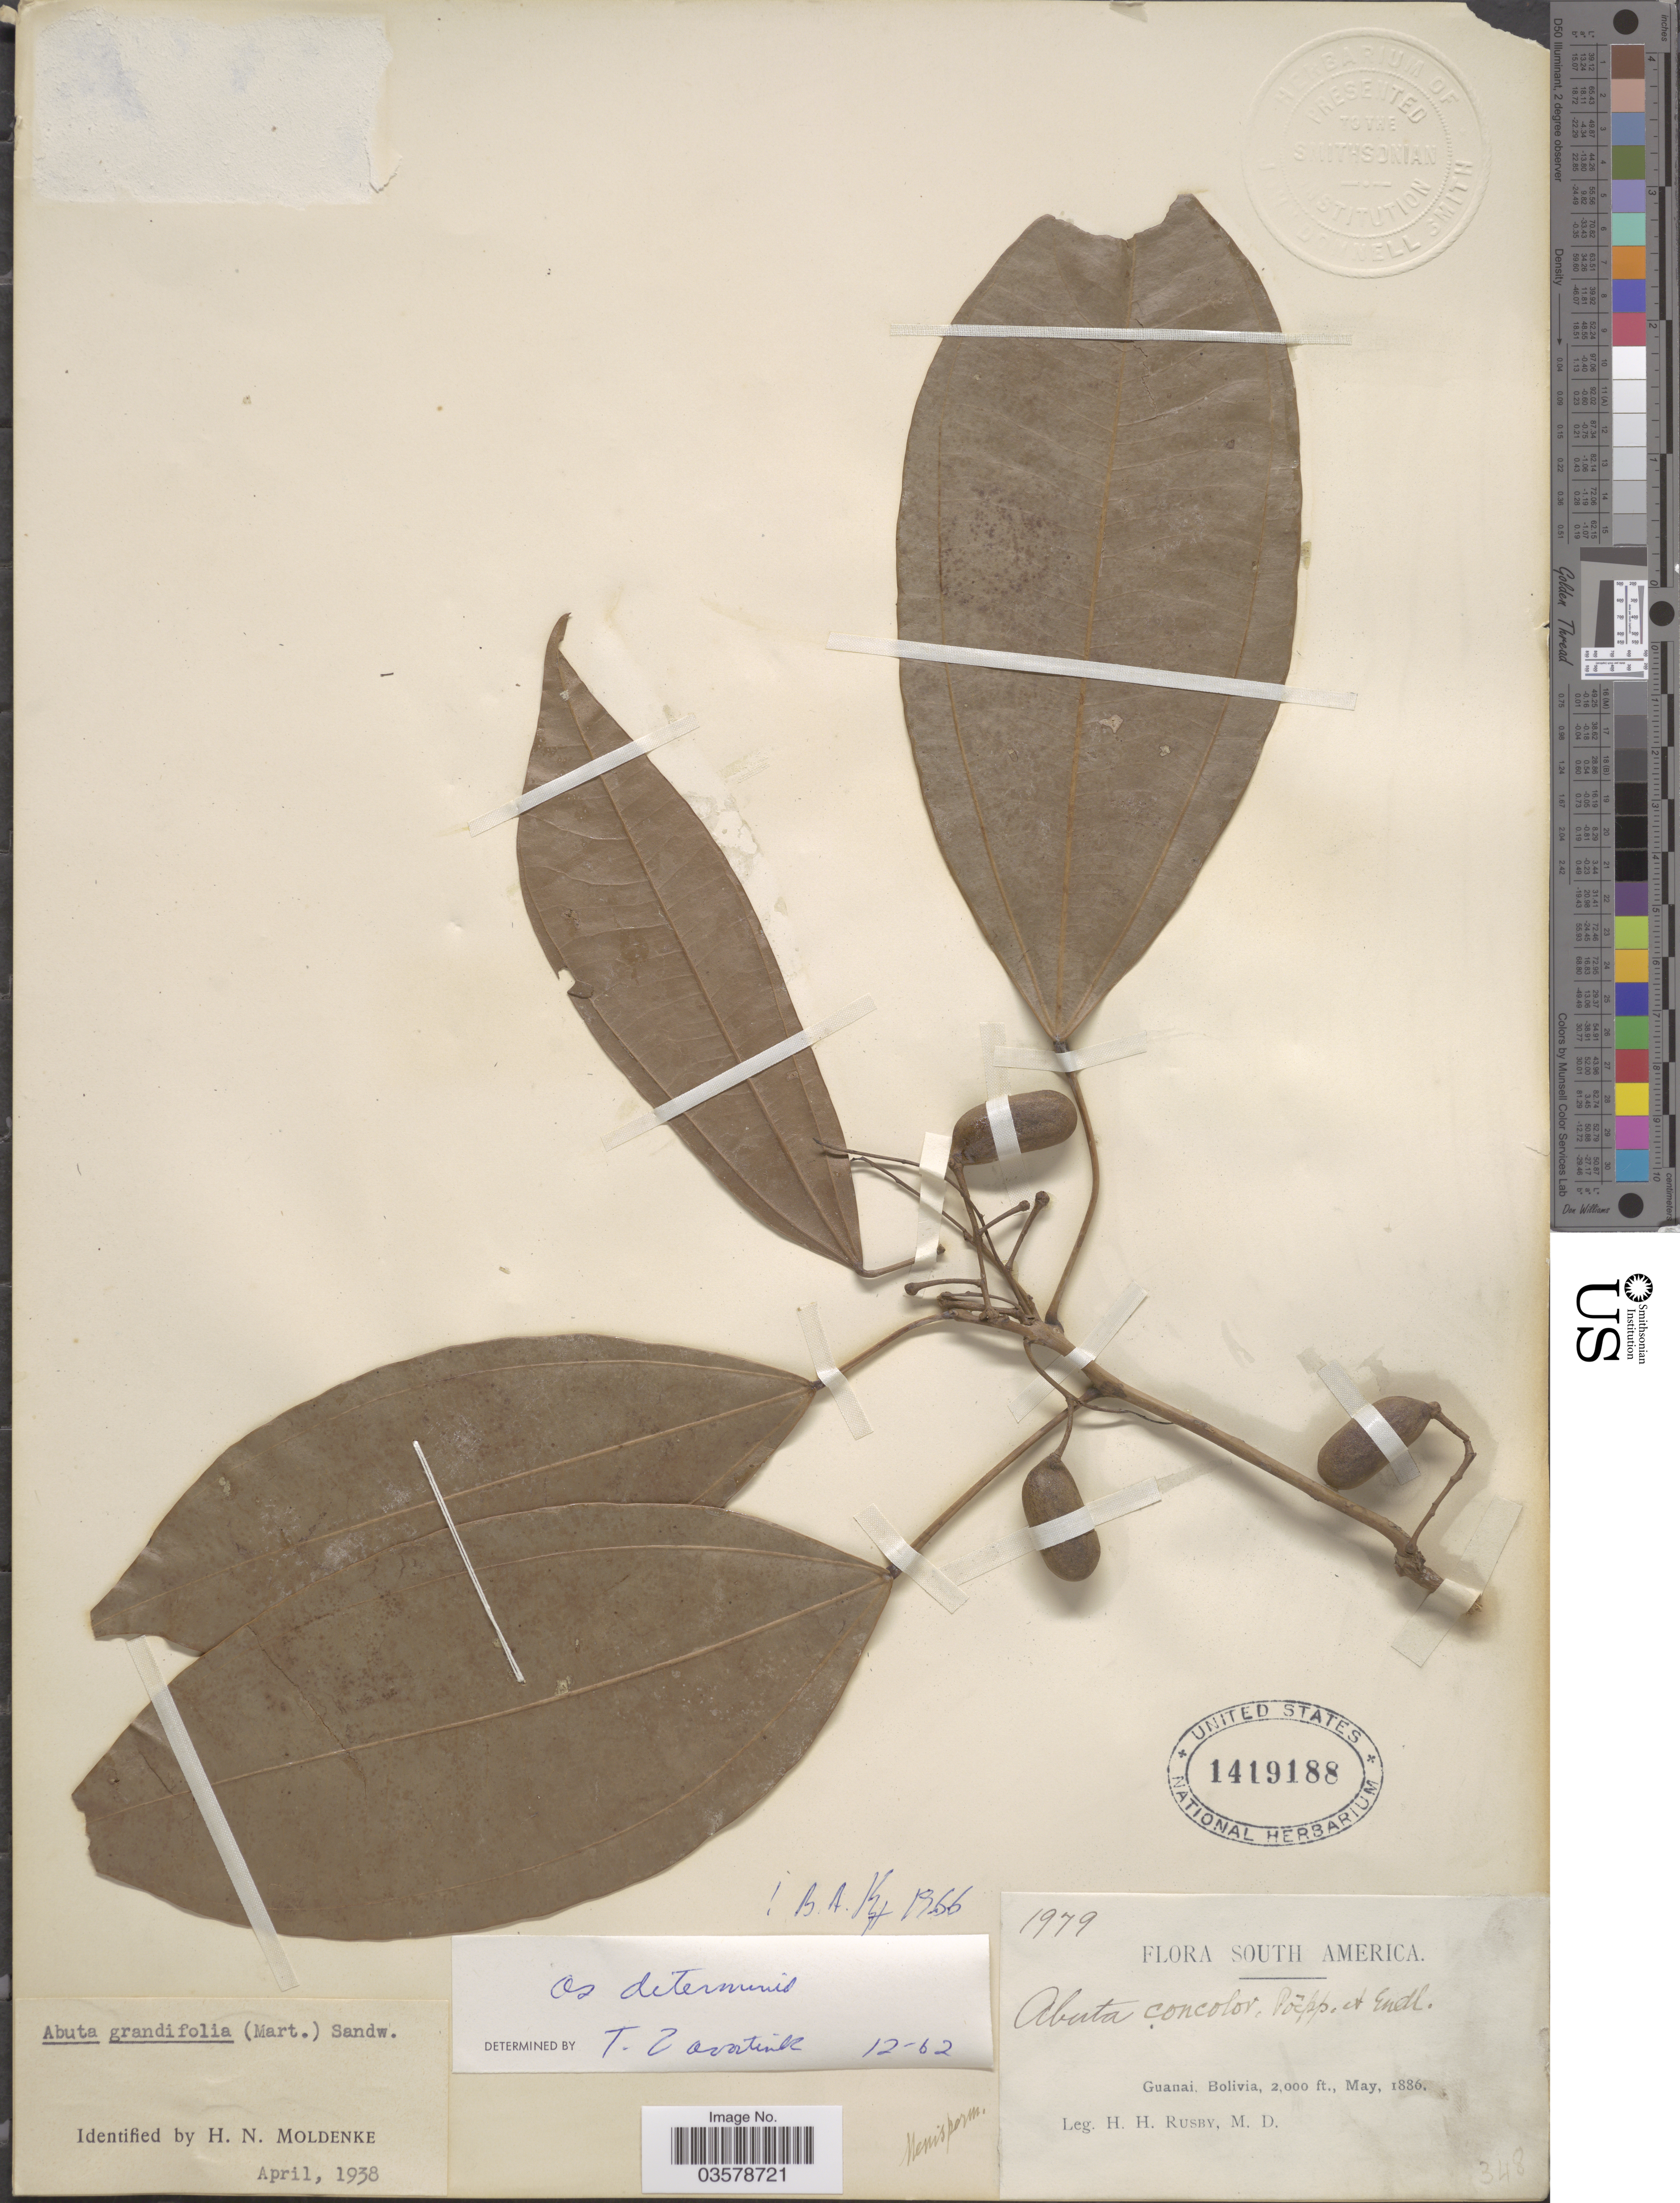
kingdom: Plantae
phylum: Tracheophyta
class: Magnoliopsida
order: Ranunculales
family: Menispermaceae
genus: Abuta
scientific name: Abuta grandifolia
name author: (Mart.) Sandwith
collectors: H. H. Rusby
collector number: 1979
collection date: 1886-05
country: Bolivia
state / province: La Páz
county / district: Larecaja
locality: Guanay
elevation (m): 610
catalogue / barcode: US 1419188